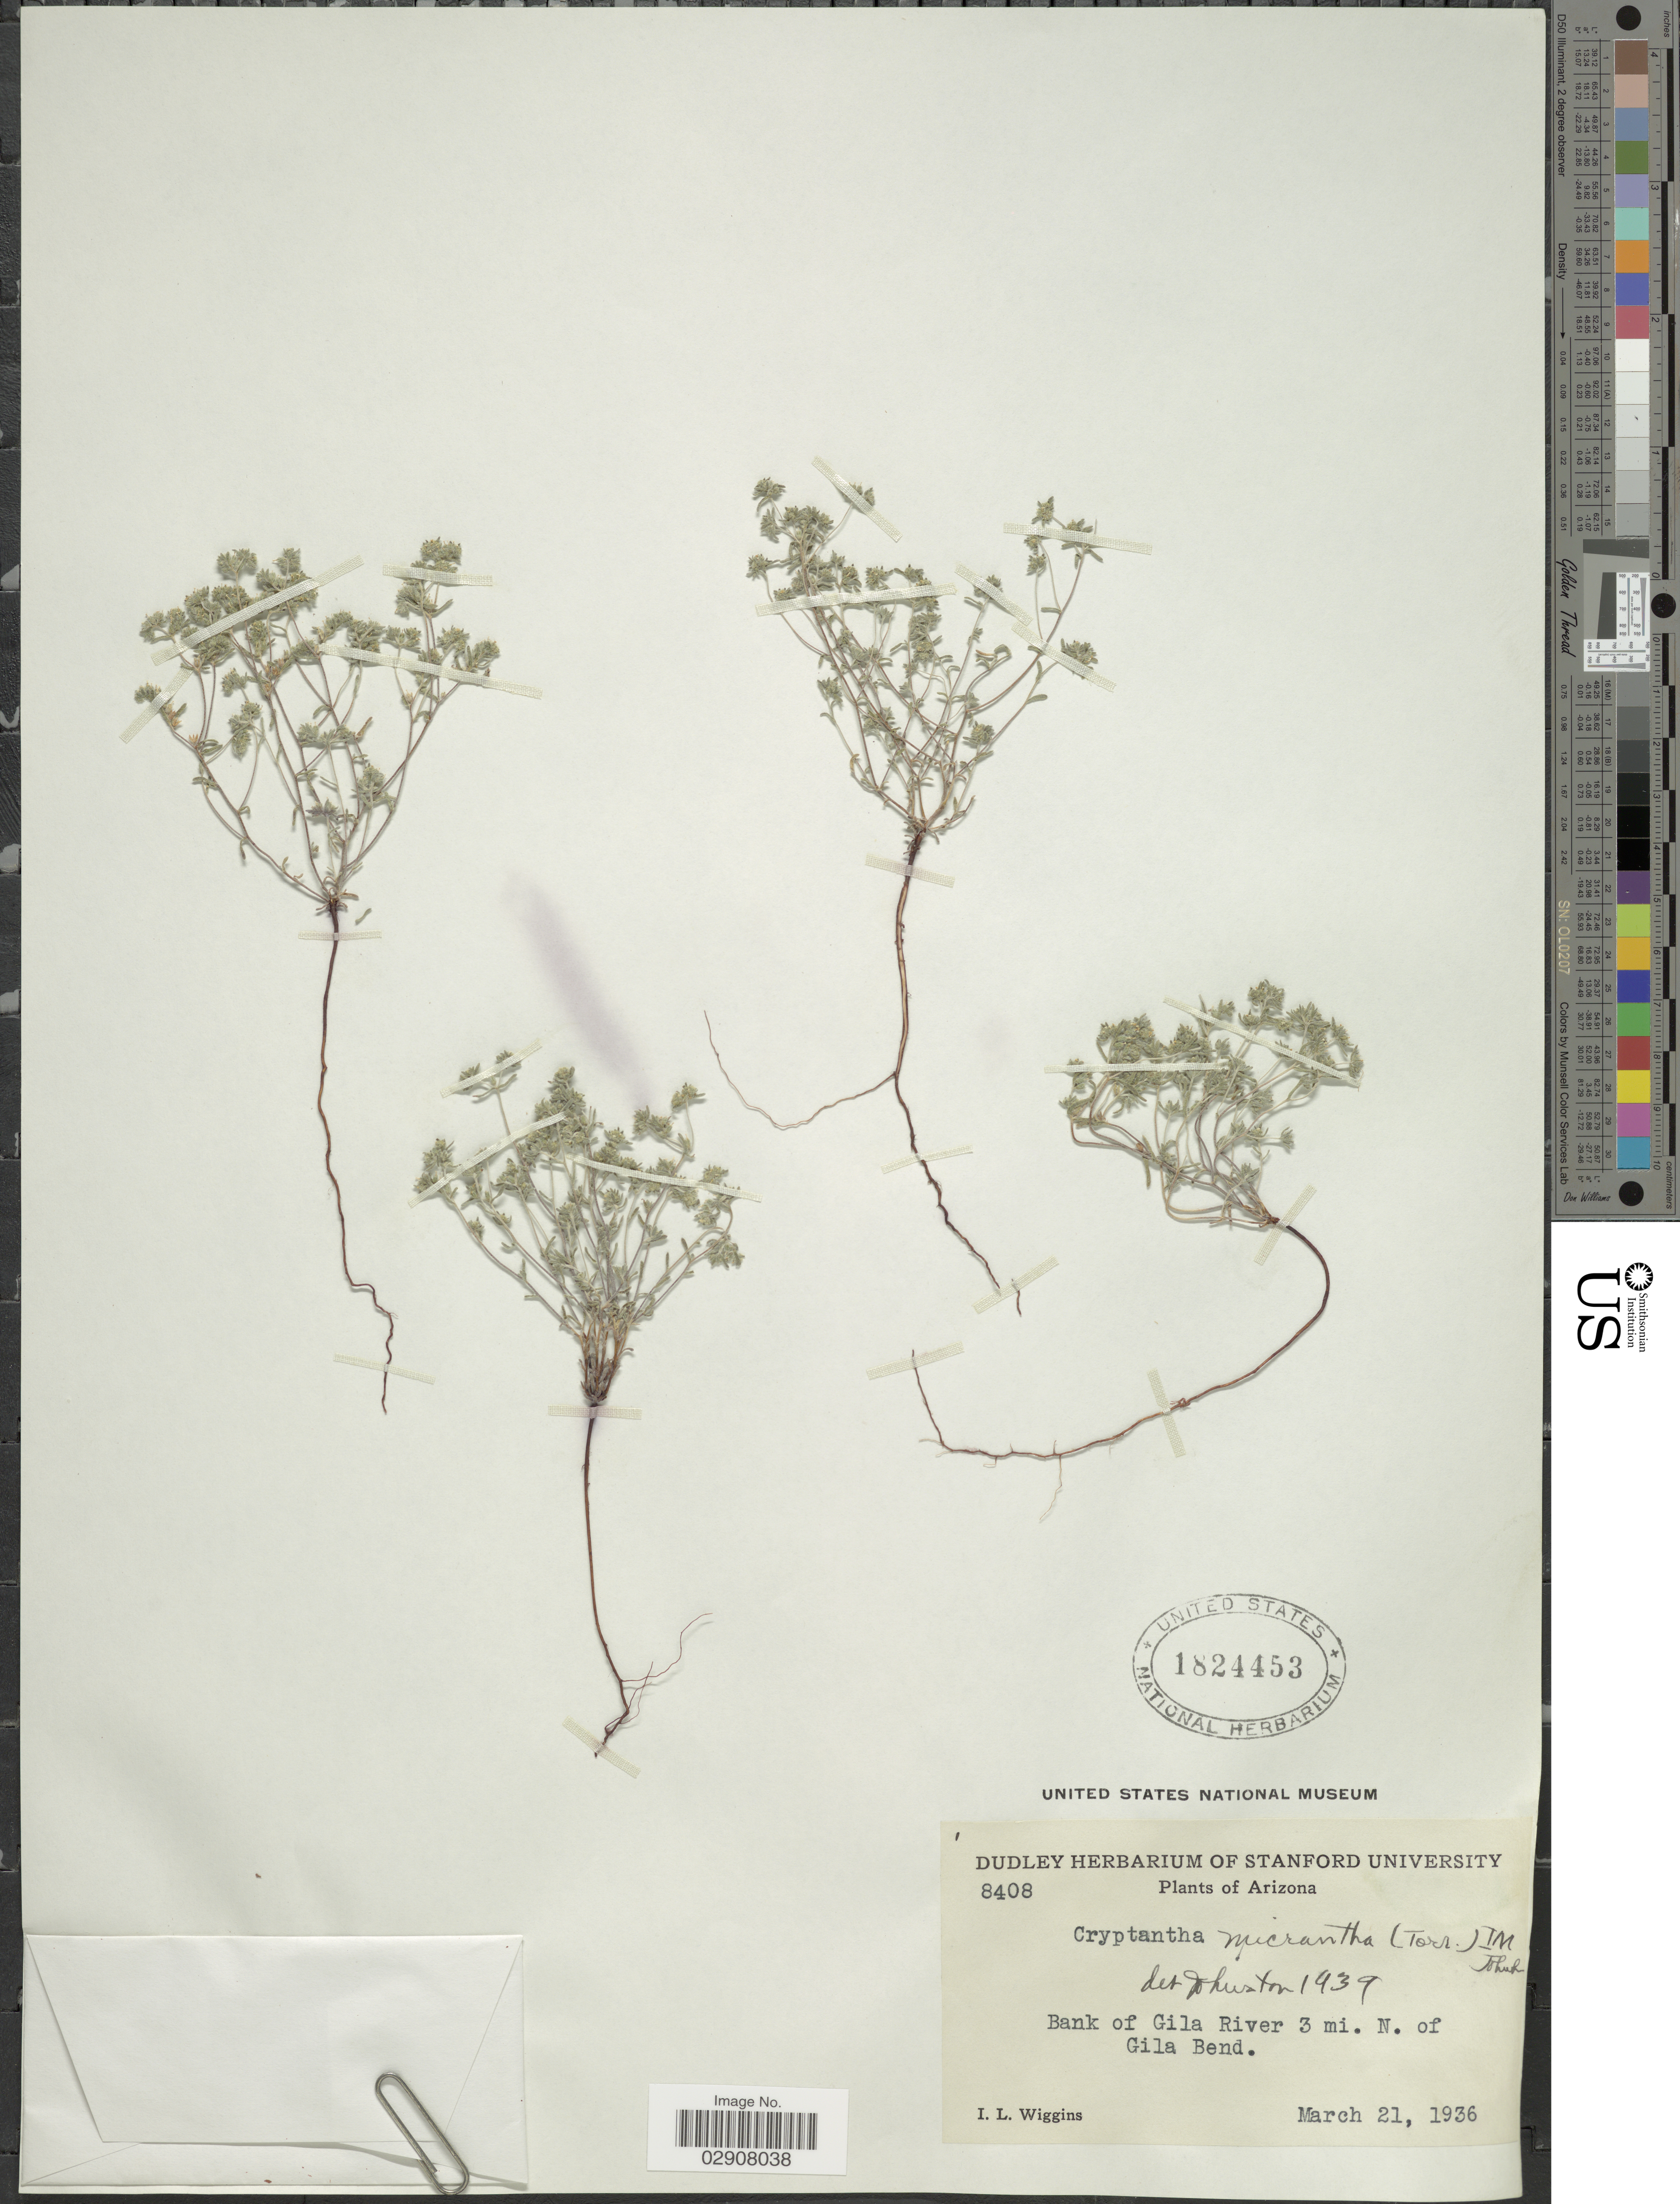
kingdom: Plantae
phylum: Tracheophyta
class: Magnoliopsida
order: Boraginales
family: Boraginaceae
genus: Cryptantha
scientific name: Cryptantha micrantha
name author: (Torr.) I.M. Johnst.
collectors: I. L. Wiggins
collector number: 8408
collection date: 1936-03-21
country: United States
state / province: Arizona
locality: Bank of Gila River 3 mi. N. of Gila Bend.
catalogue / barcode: US 1824453